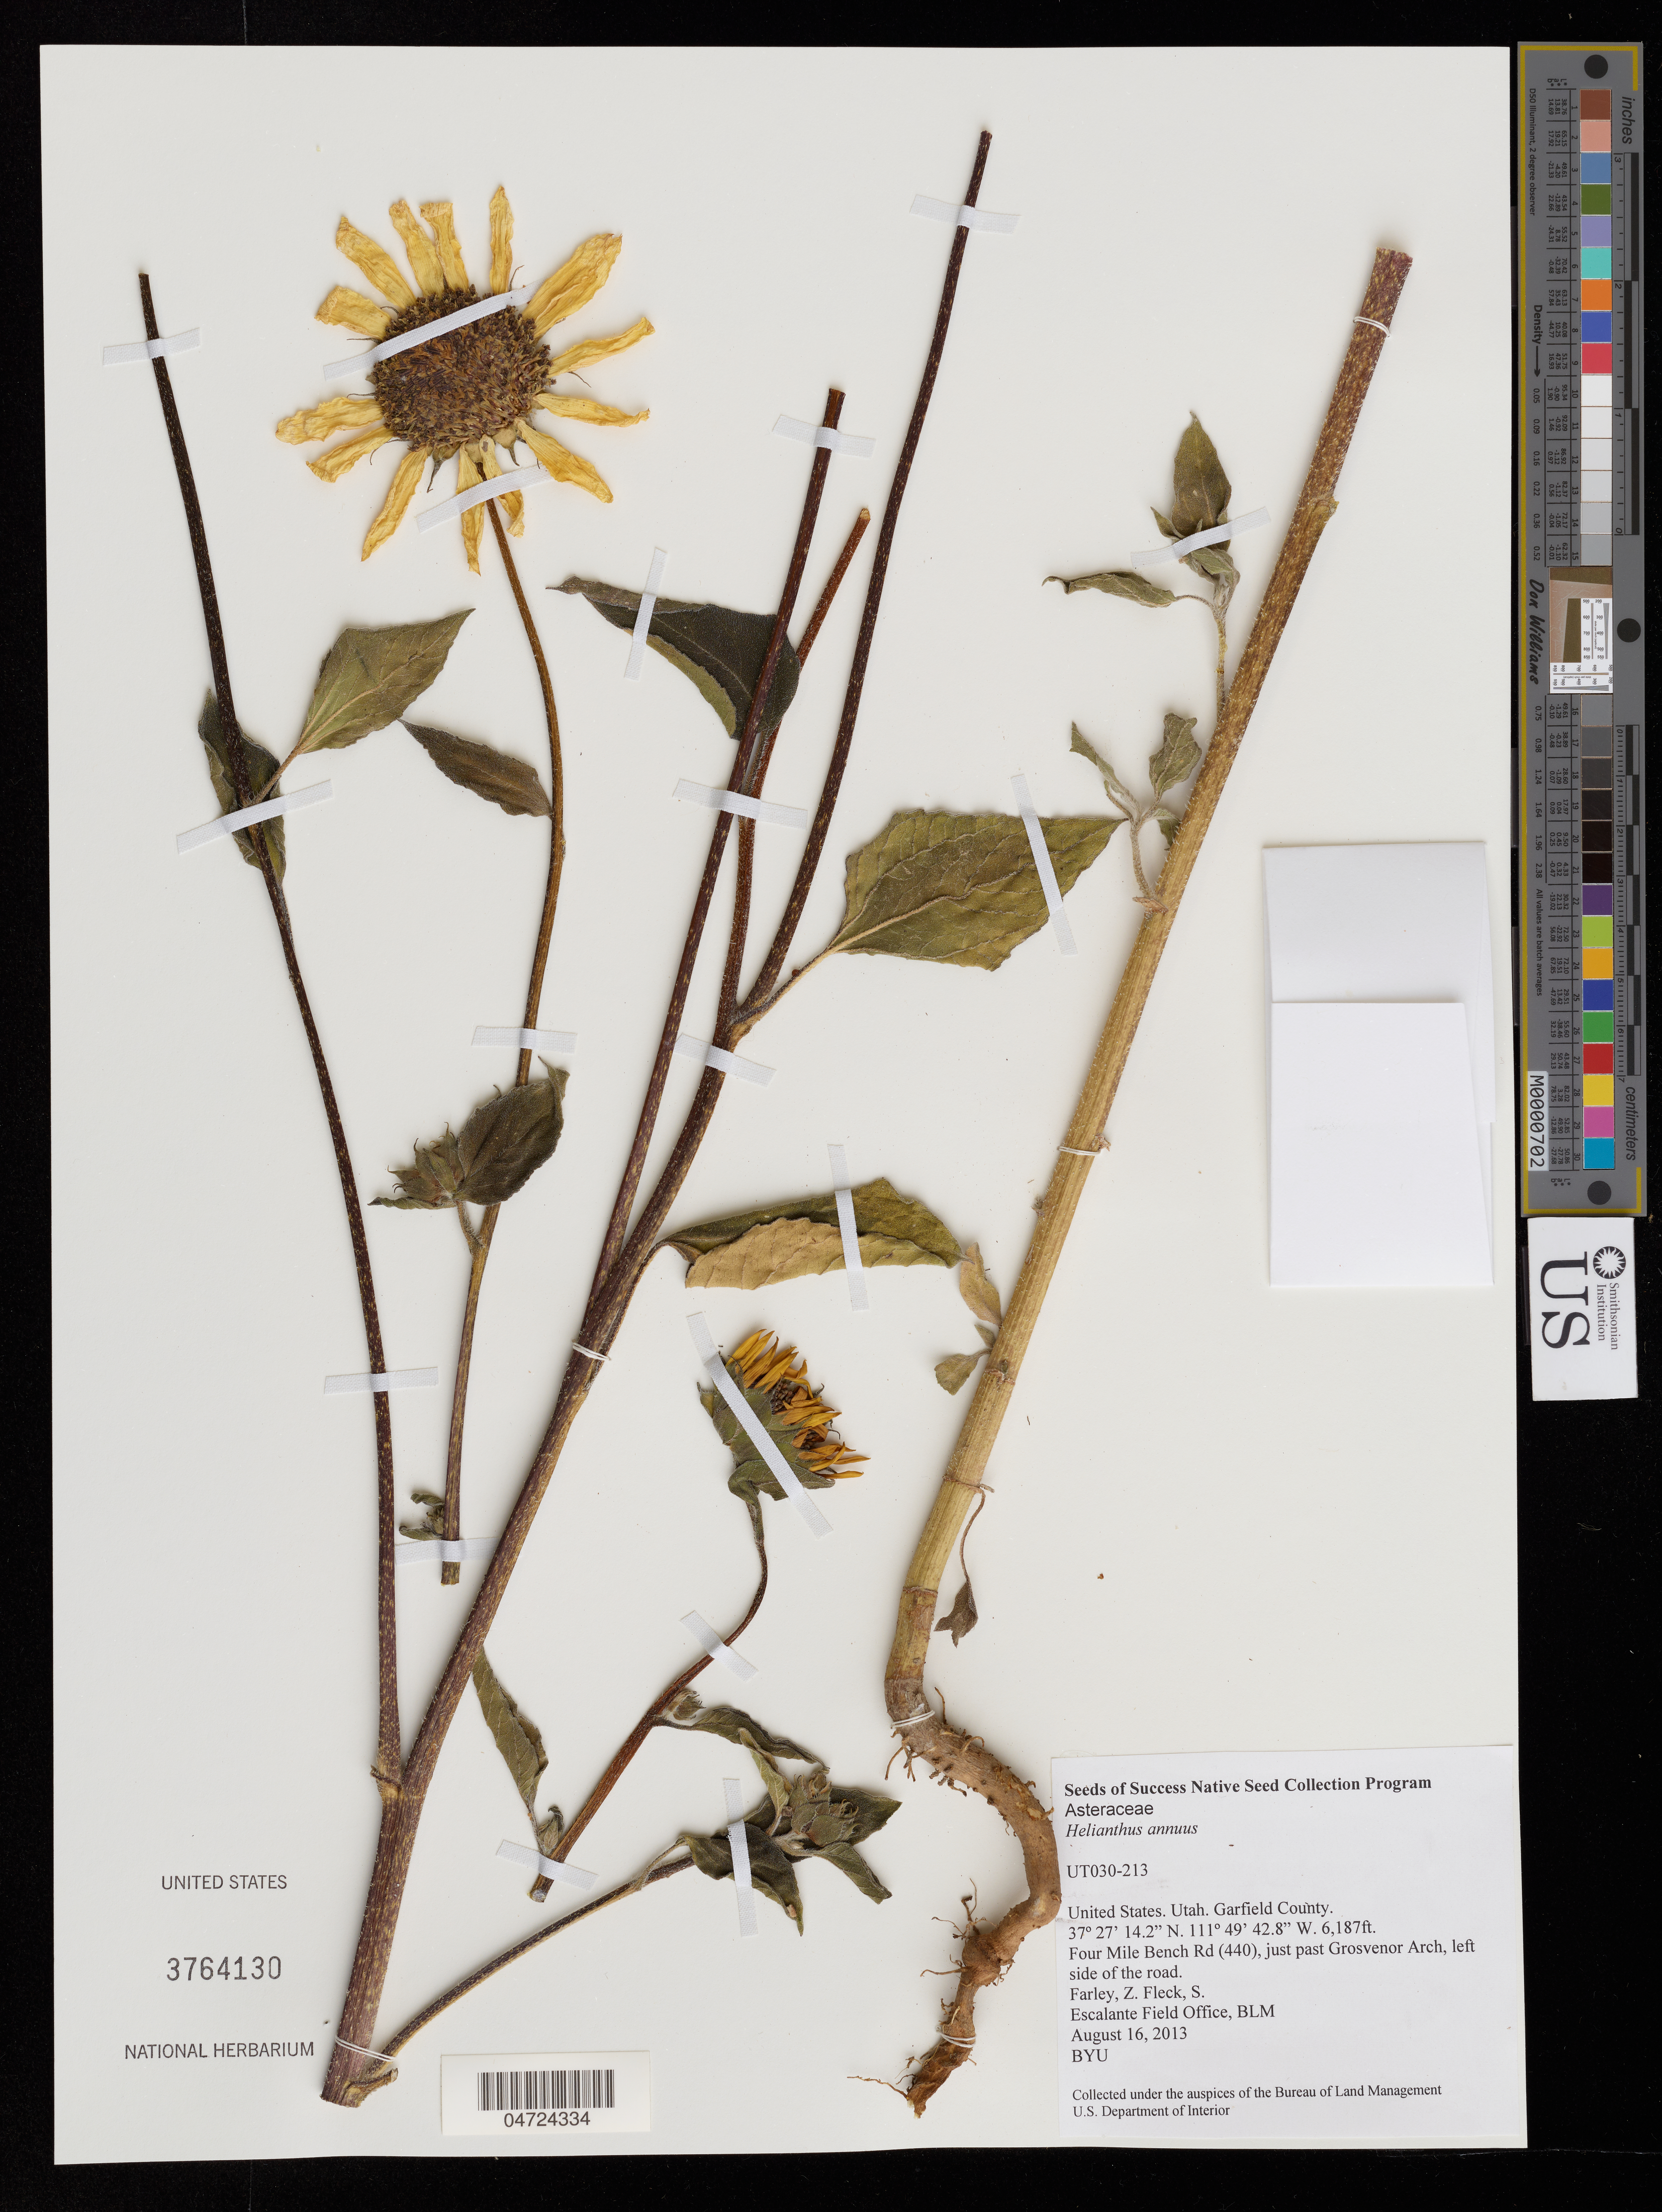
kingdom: Plantae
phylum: Tracheophyta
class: Magnoliopsida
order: Asterales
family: Asteraceae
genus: Helianthus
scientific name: Helianthus annuus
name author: L.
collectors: Z. Farley & S. Fleck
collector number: UT030-213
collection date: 2013-08-16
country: United States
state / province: Utah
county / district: Garfield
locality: Garfield County. Four Mile Bench Rd (440), just past Grosvenor Arch, left side of the road.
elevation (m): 1886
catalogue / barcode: US 3764130